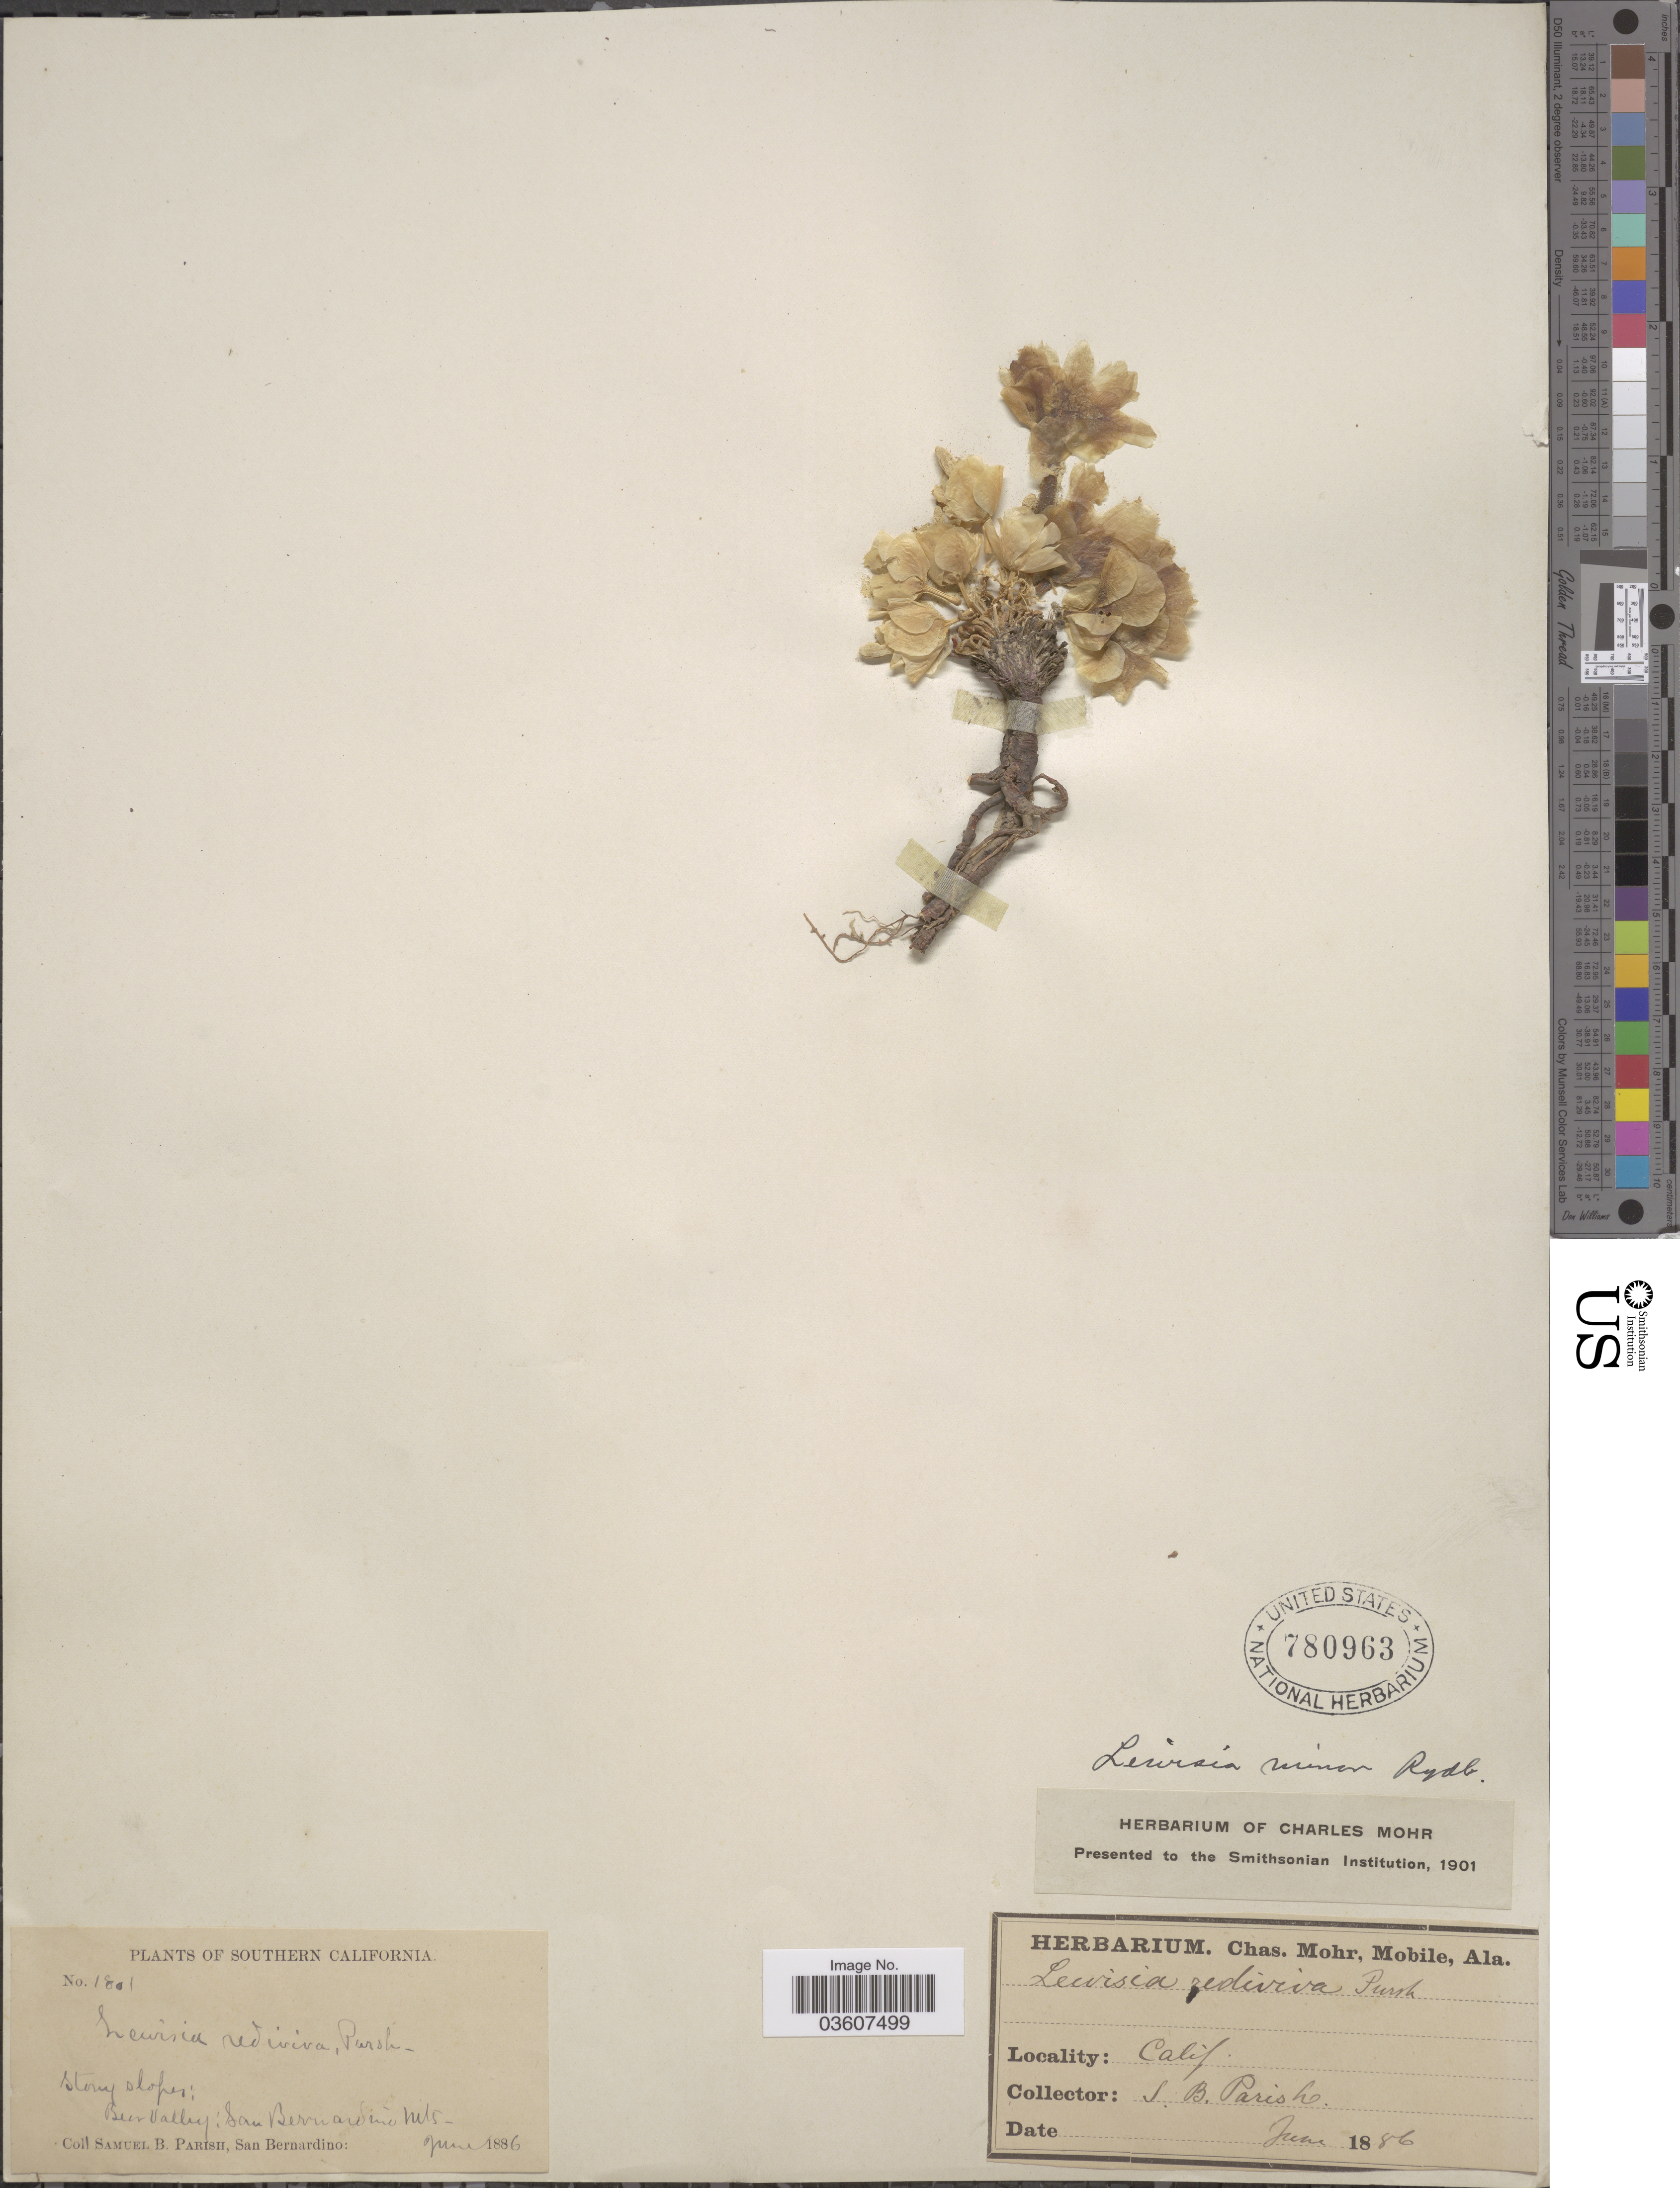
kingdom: Plantae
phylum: Tracheophyta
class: Magnoliopsida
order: Caryophyllales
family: Montiaceae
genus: Lewisia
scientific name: Lewisia rediviva var. minor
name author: (Rydb.) Munz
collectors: S. B. Parish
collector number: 1801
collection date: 1886-06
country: United States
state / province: California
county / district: San Bernardino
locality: Southern California. Bear Valley: San Bernardino Mts.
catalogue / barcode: US 780963